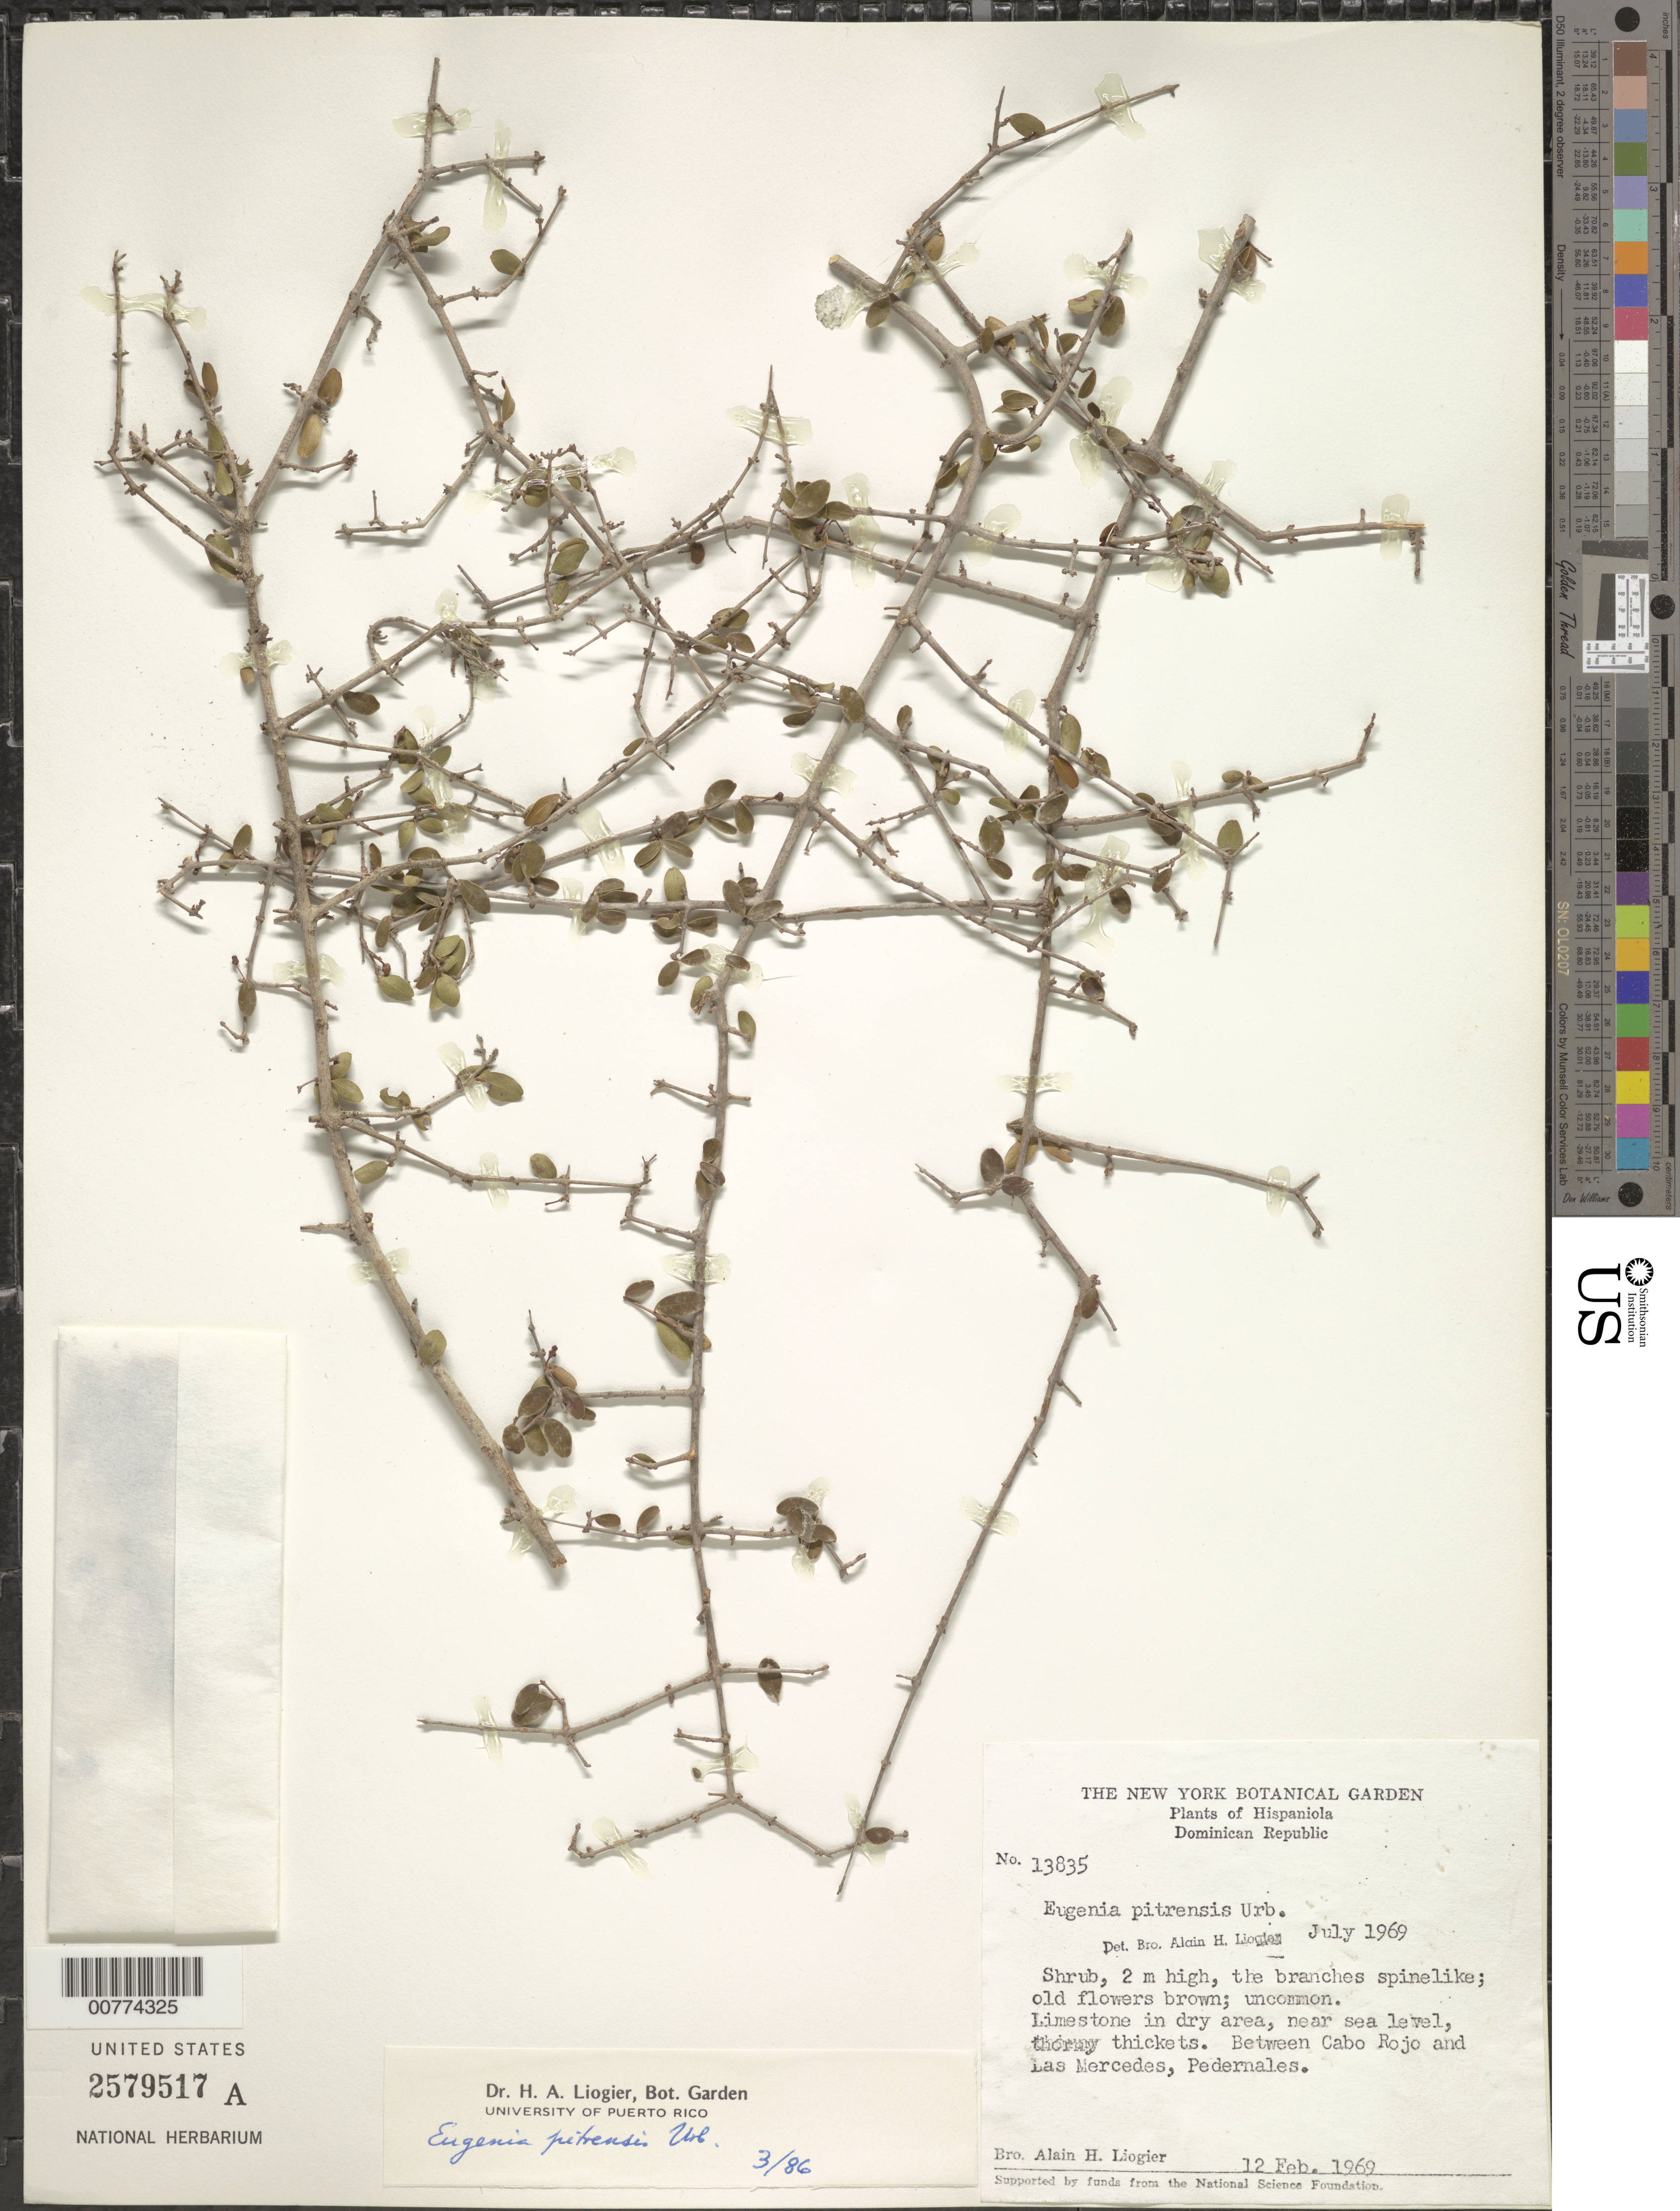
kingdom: Plantae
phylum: Tracheophyta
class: Magnoliopsida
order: Myrtales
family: Myrtaceae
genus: Eugenia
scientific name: Eugenia pitrensis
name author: Urb.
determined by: Liogier, Alain H.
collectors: A. H. Liogier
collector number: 13835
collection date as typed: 12 Feb 1969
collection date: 1969-02-12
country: Dominican Republic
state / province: Pedernales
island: Hispaniola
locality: Between Cabo Rojo and Las Mercedes.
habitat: Limestone in dry area, thorny thickets.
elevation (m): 0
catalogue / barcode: US 2579517A